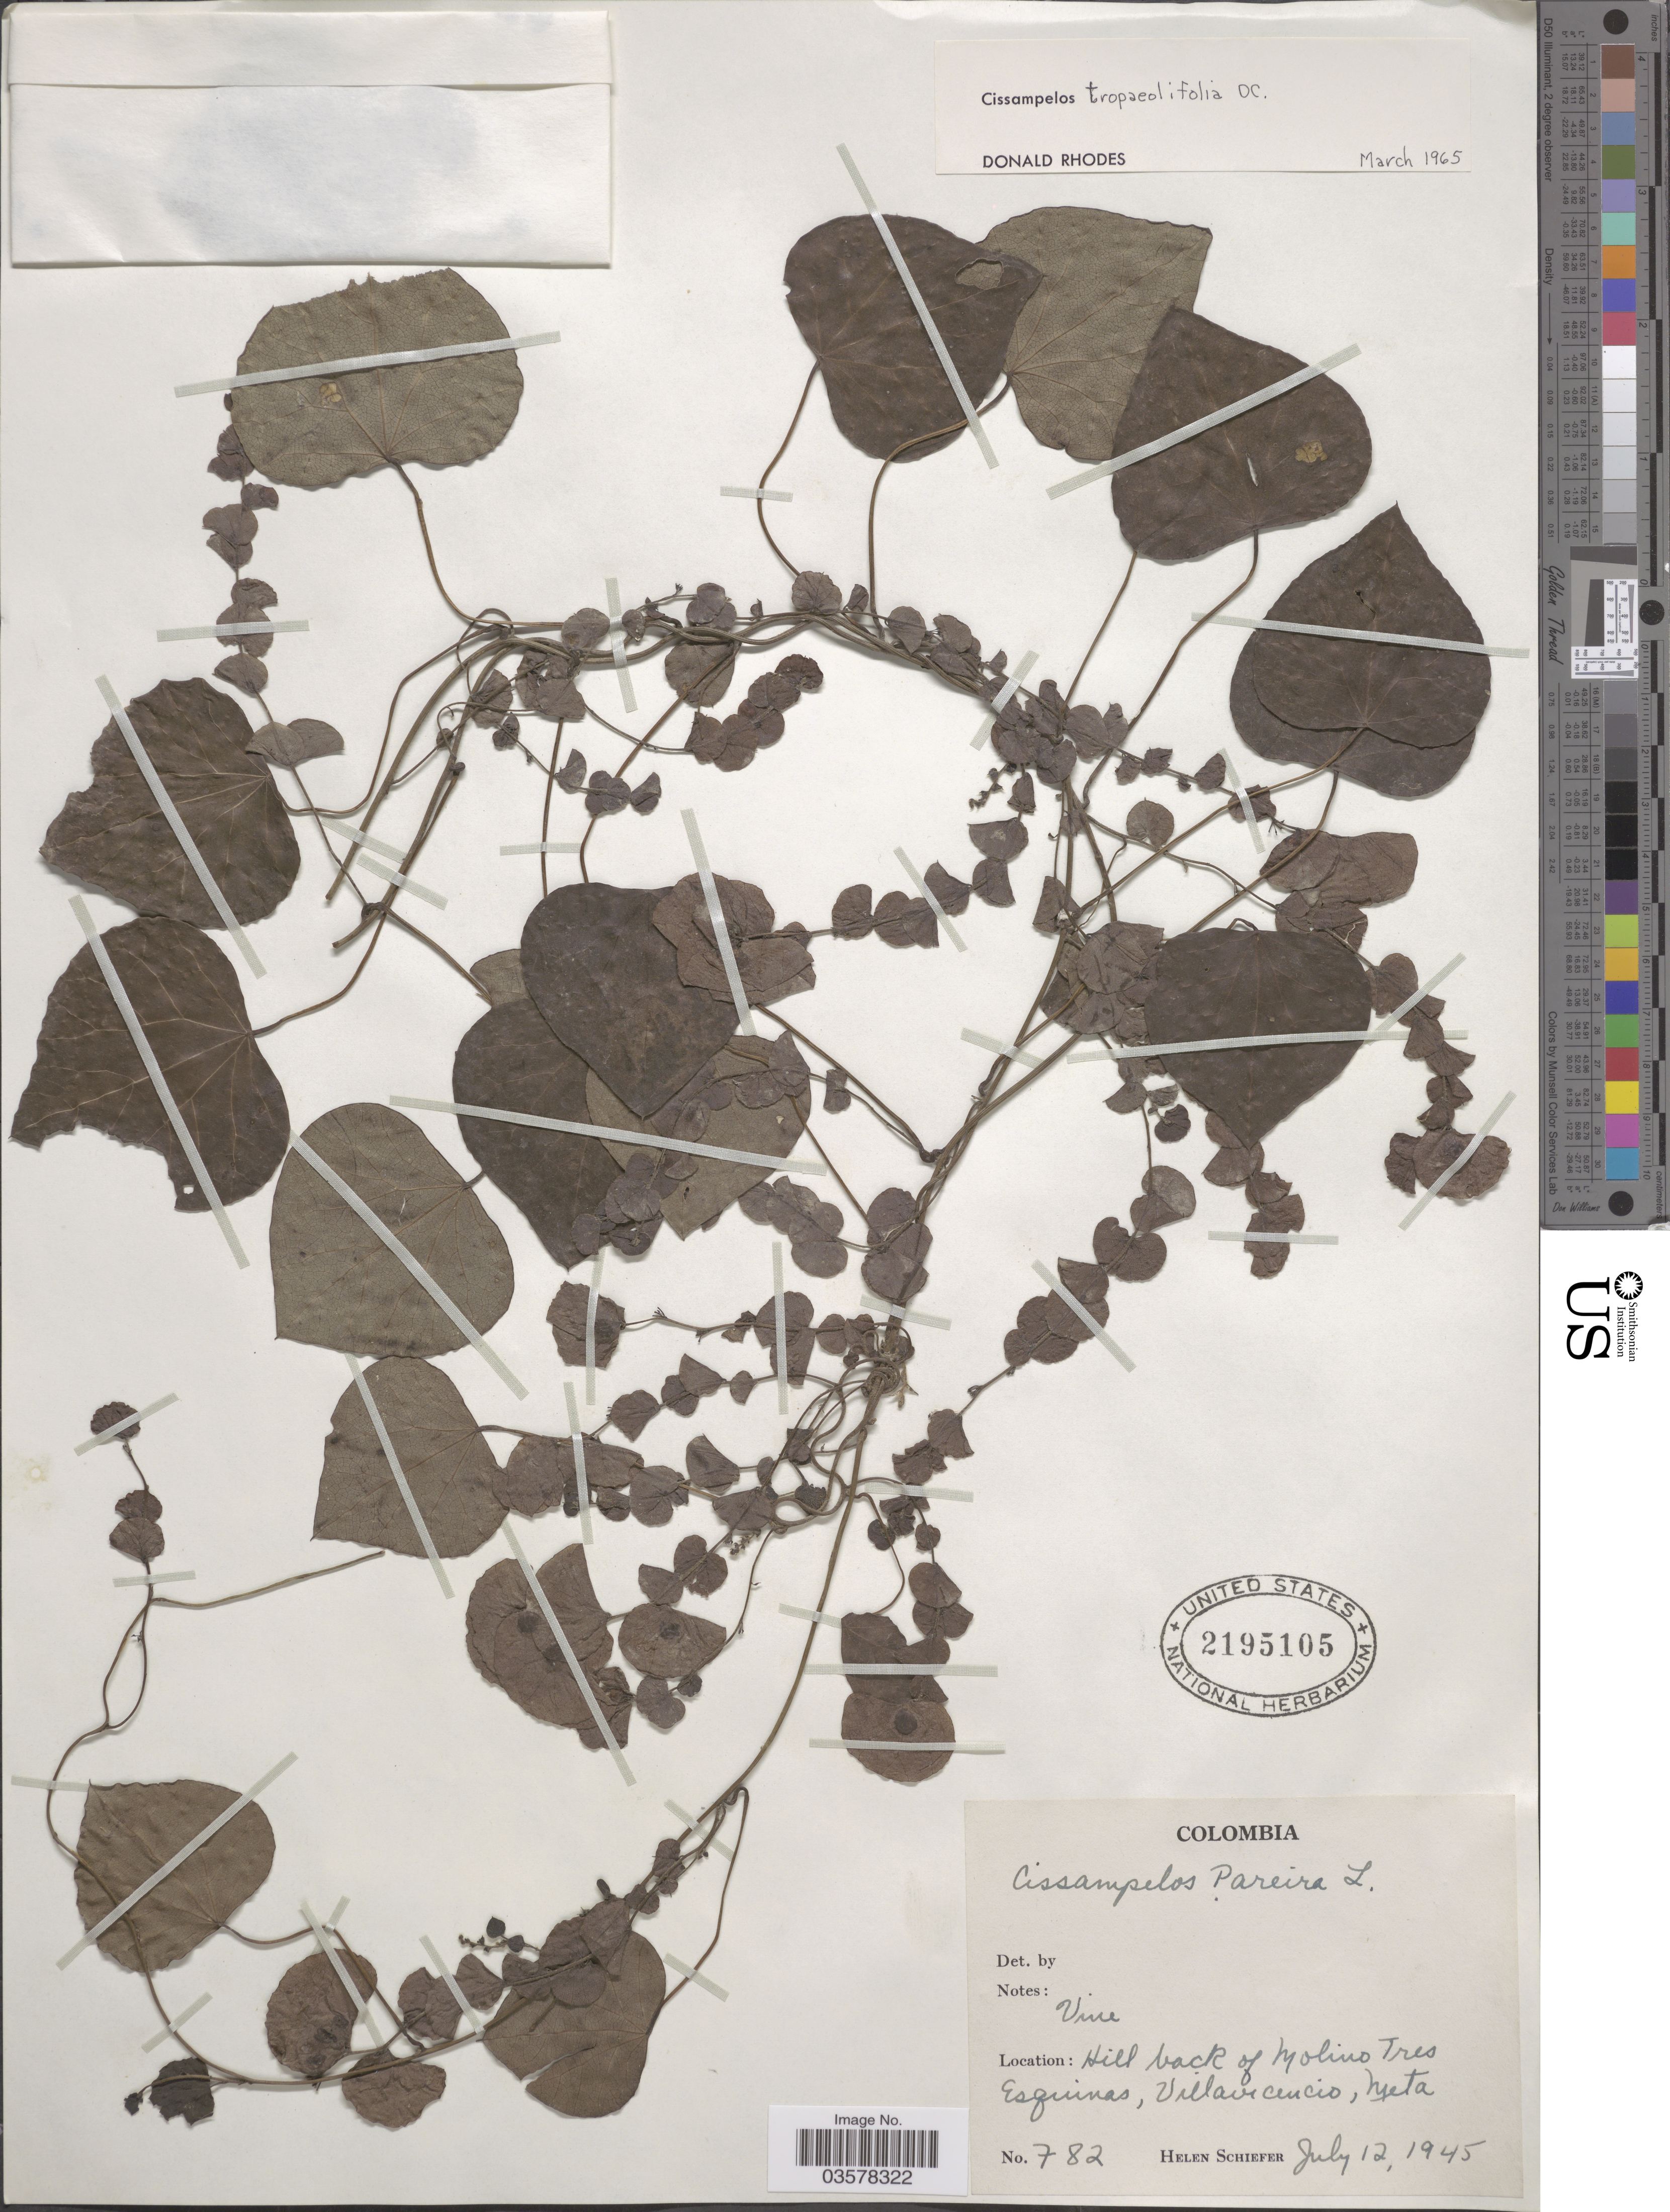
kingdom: Plantae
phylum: Tracheophyta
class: Magnoliopsida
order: Ranunculales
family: Menispermaceae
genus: Cissampelos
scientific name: Cissampelos tropaeolifolia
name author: DC.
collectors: H. Schiefer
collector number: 782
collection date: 1945-07-12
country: Colombia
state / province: Meta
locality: Hill back of Molina Tres Esquinas, Villavicencio.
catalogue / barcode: US 2195105